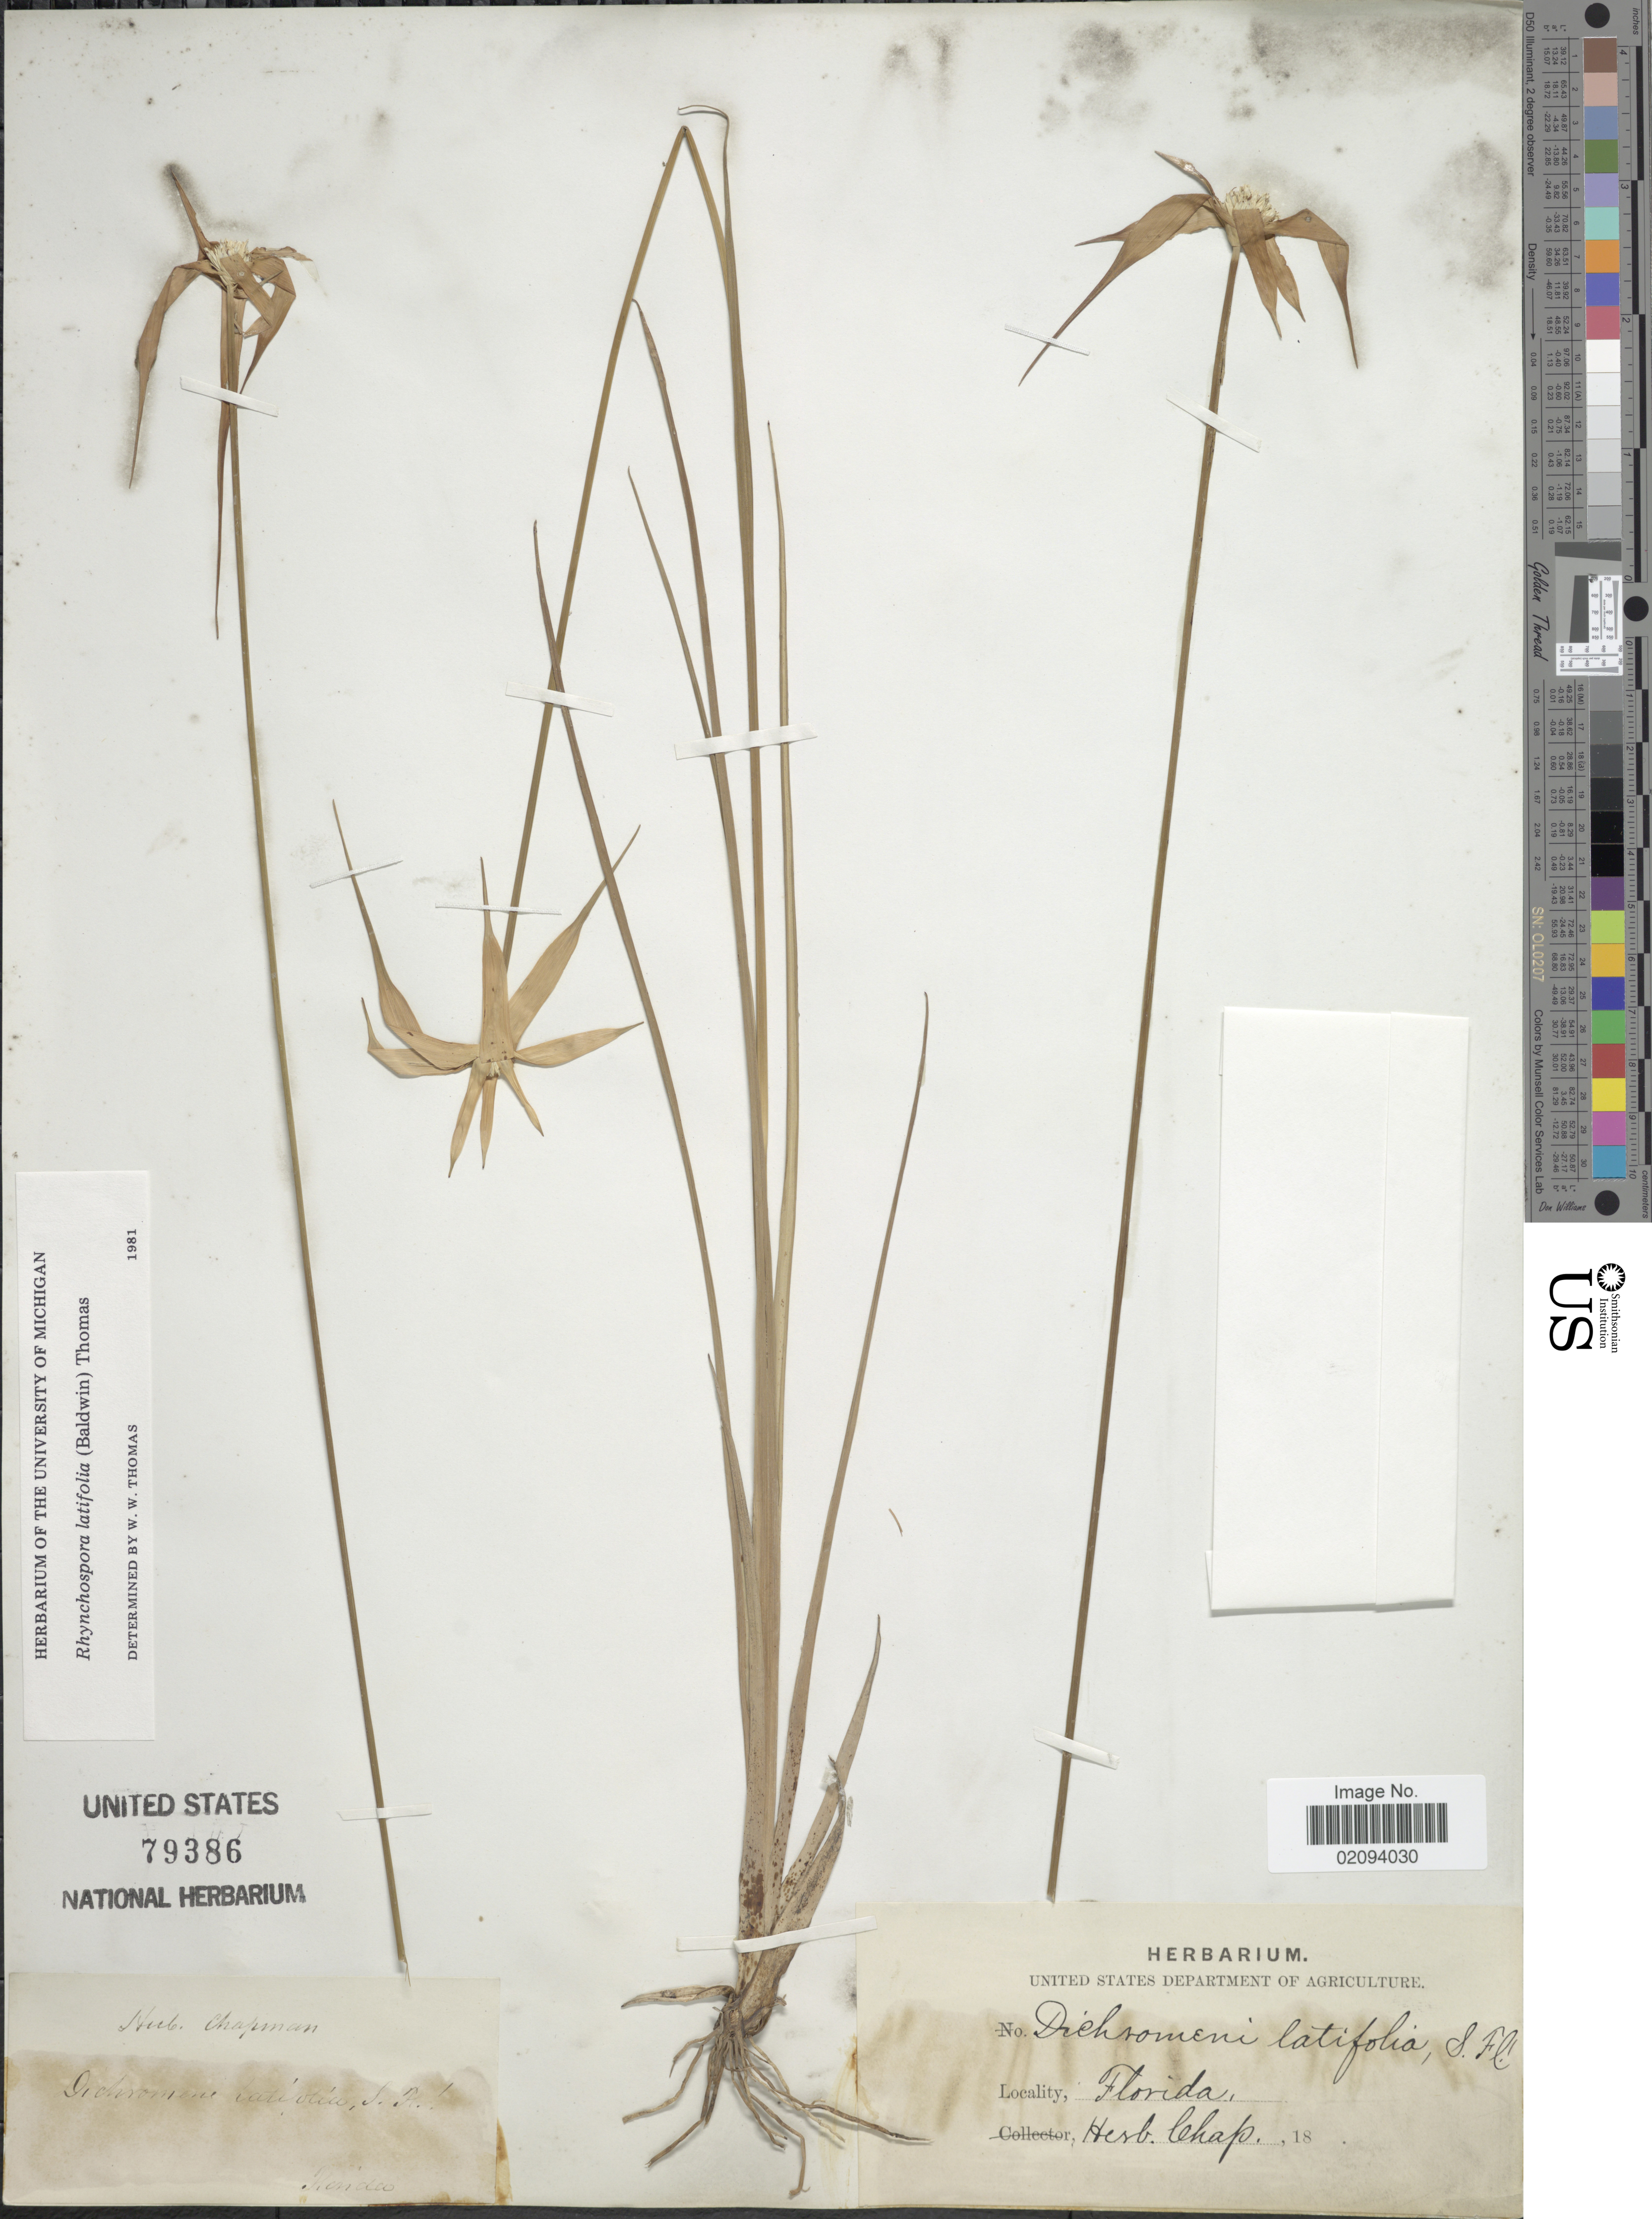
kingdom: Plantae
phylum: Tracheophyta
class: Liliopsida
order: Poales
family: Cyperaceae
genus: Rhynchospora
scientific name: Rhynchospora latifolia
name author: (Baldwin ex Elliott) W.W. Thomas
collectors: ex herb. Chapman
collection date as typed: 18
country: United States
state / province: Florida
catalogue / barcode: US 79386